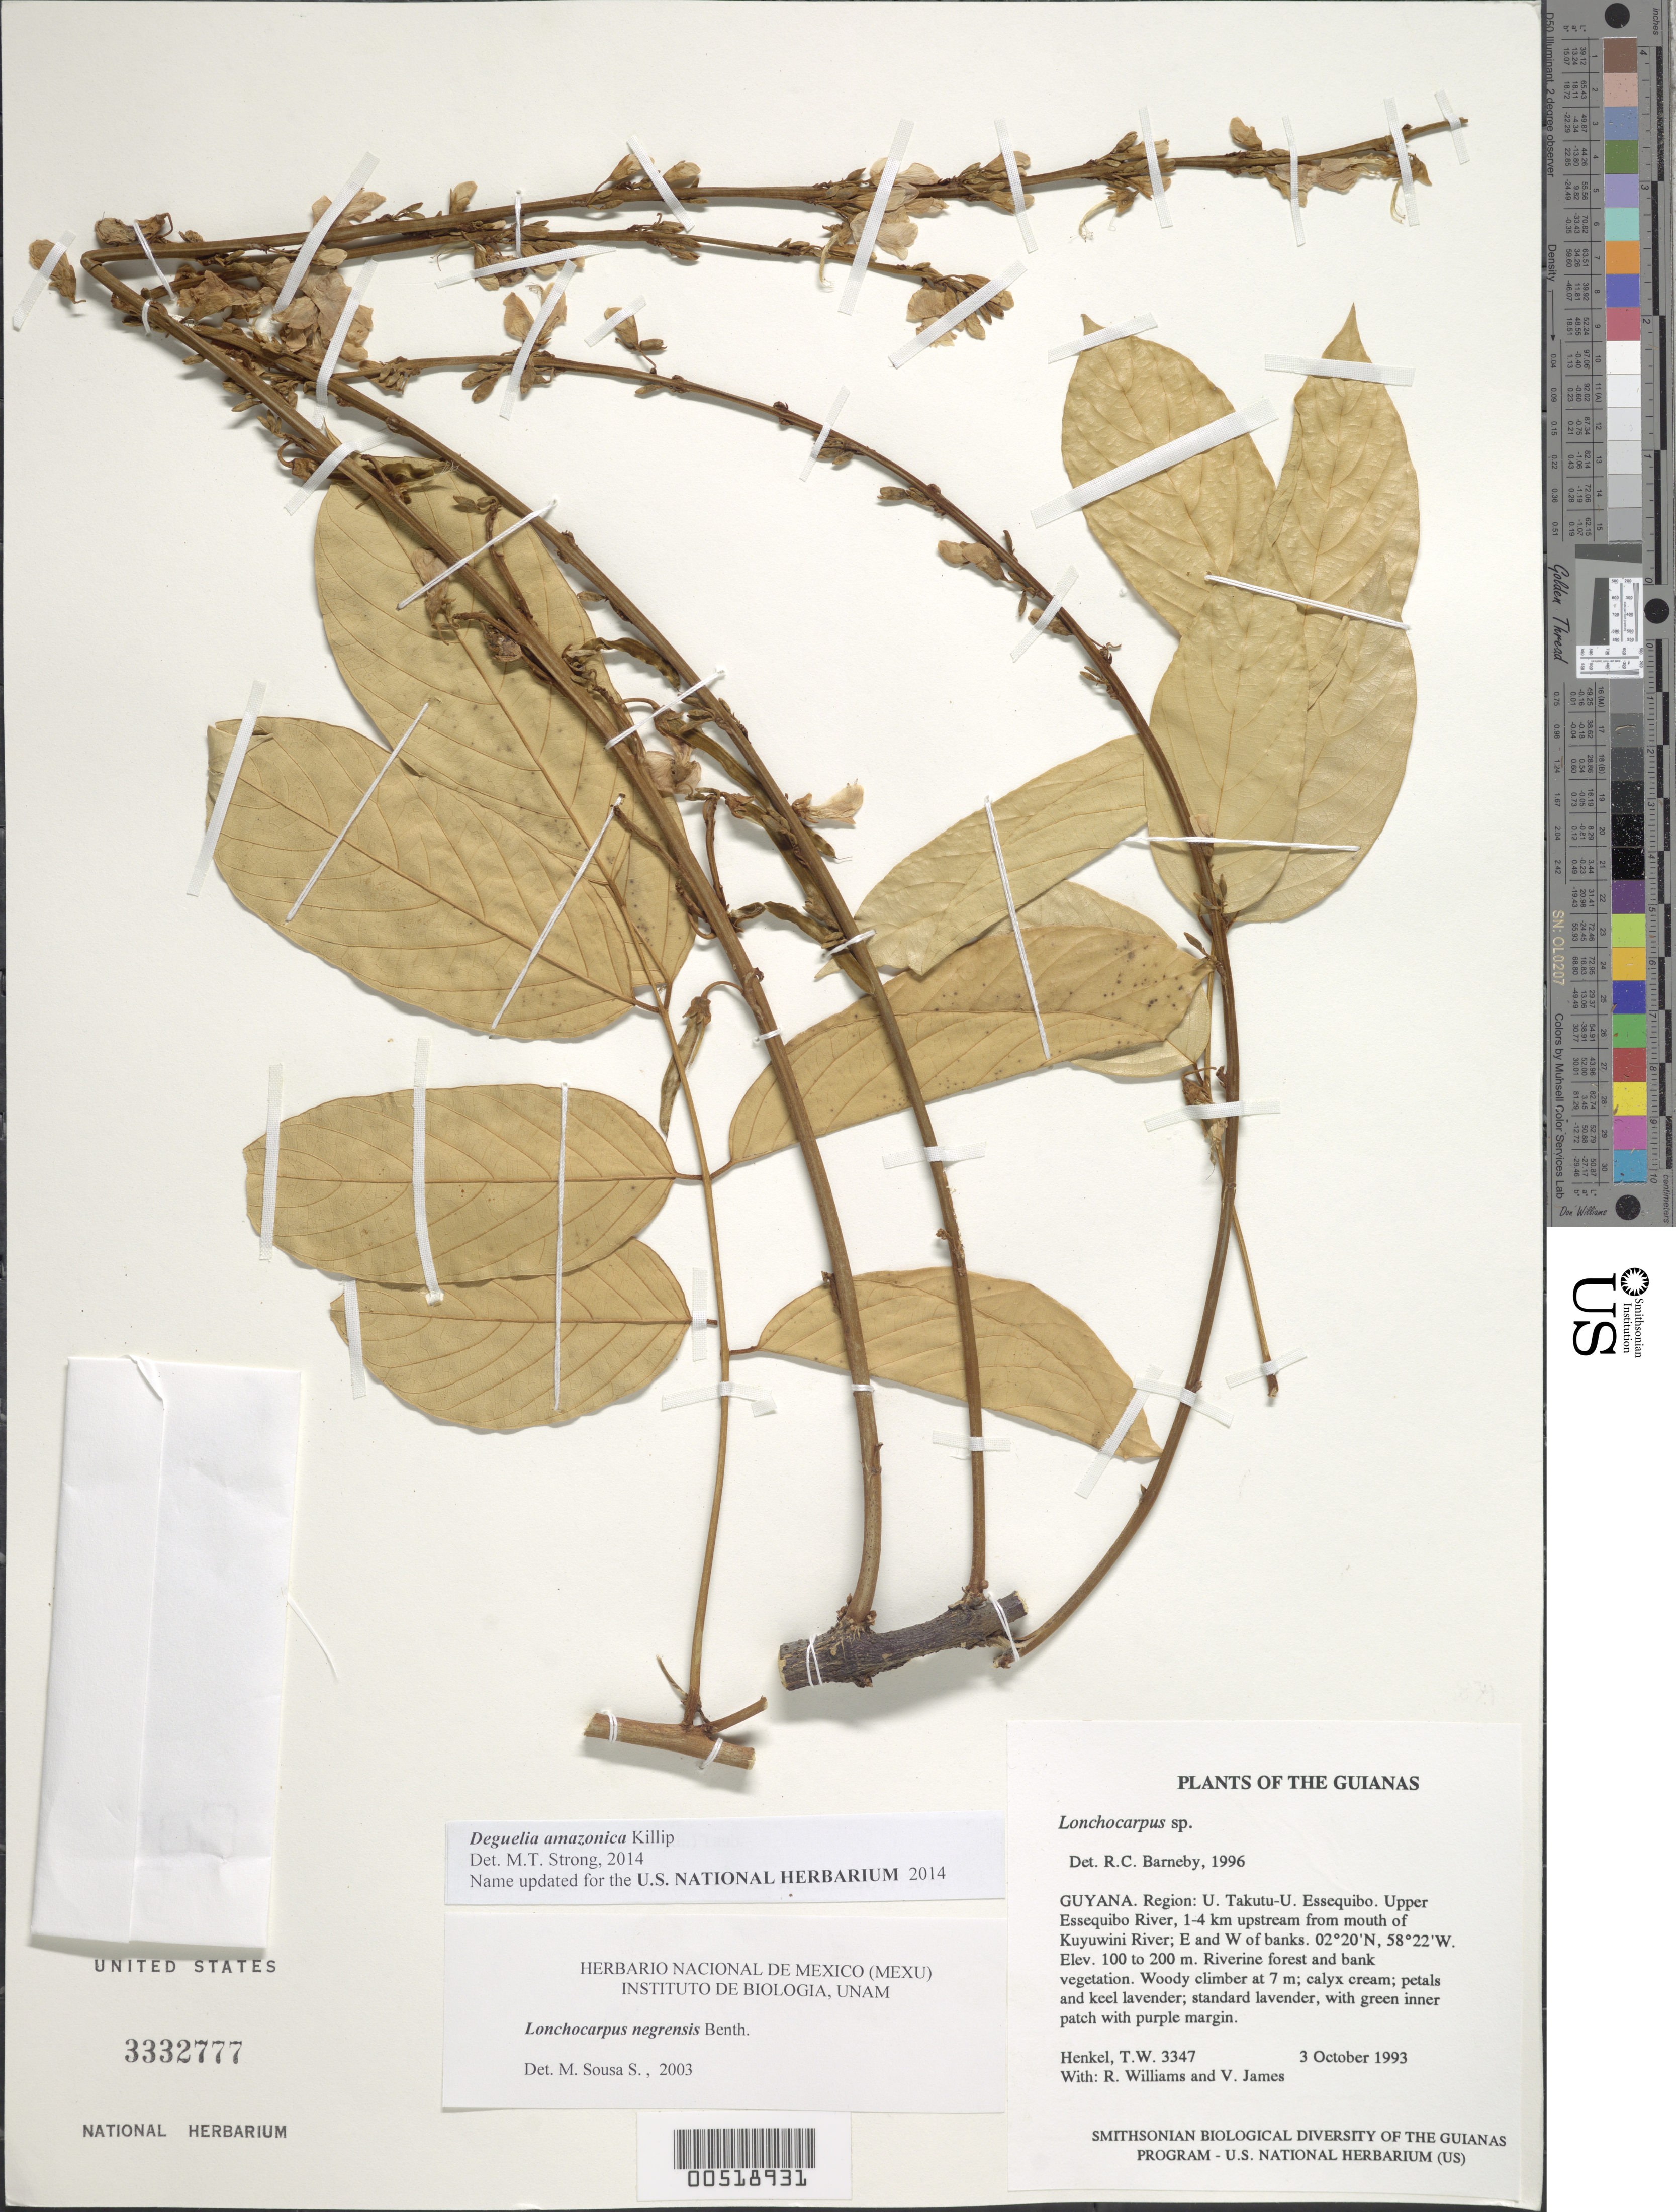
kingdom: Plantae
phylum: Tracheophyta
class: Magnoliopsida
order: Fabales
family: Fabaceae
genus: Deguelia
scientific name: Deguelia amazonica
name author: Killip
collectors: T. Henkel, R. Williams & V. James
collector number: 3347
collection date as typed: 3 October 1993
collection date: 1993-10-03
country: Guyana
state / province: U. Takutu-U. Essequibo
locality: Upper Essequibo River, 1-4 km upstream from mouth of Kuyuwini River; E and W of banks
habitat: Riverine forest and bank vegetation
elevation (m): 100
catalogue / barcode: US 3332777